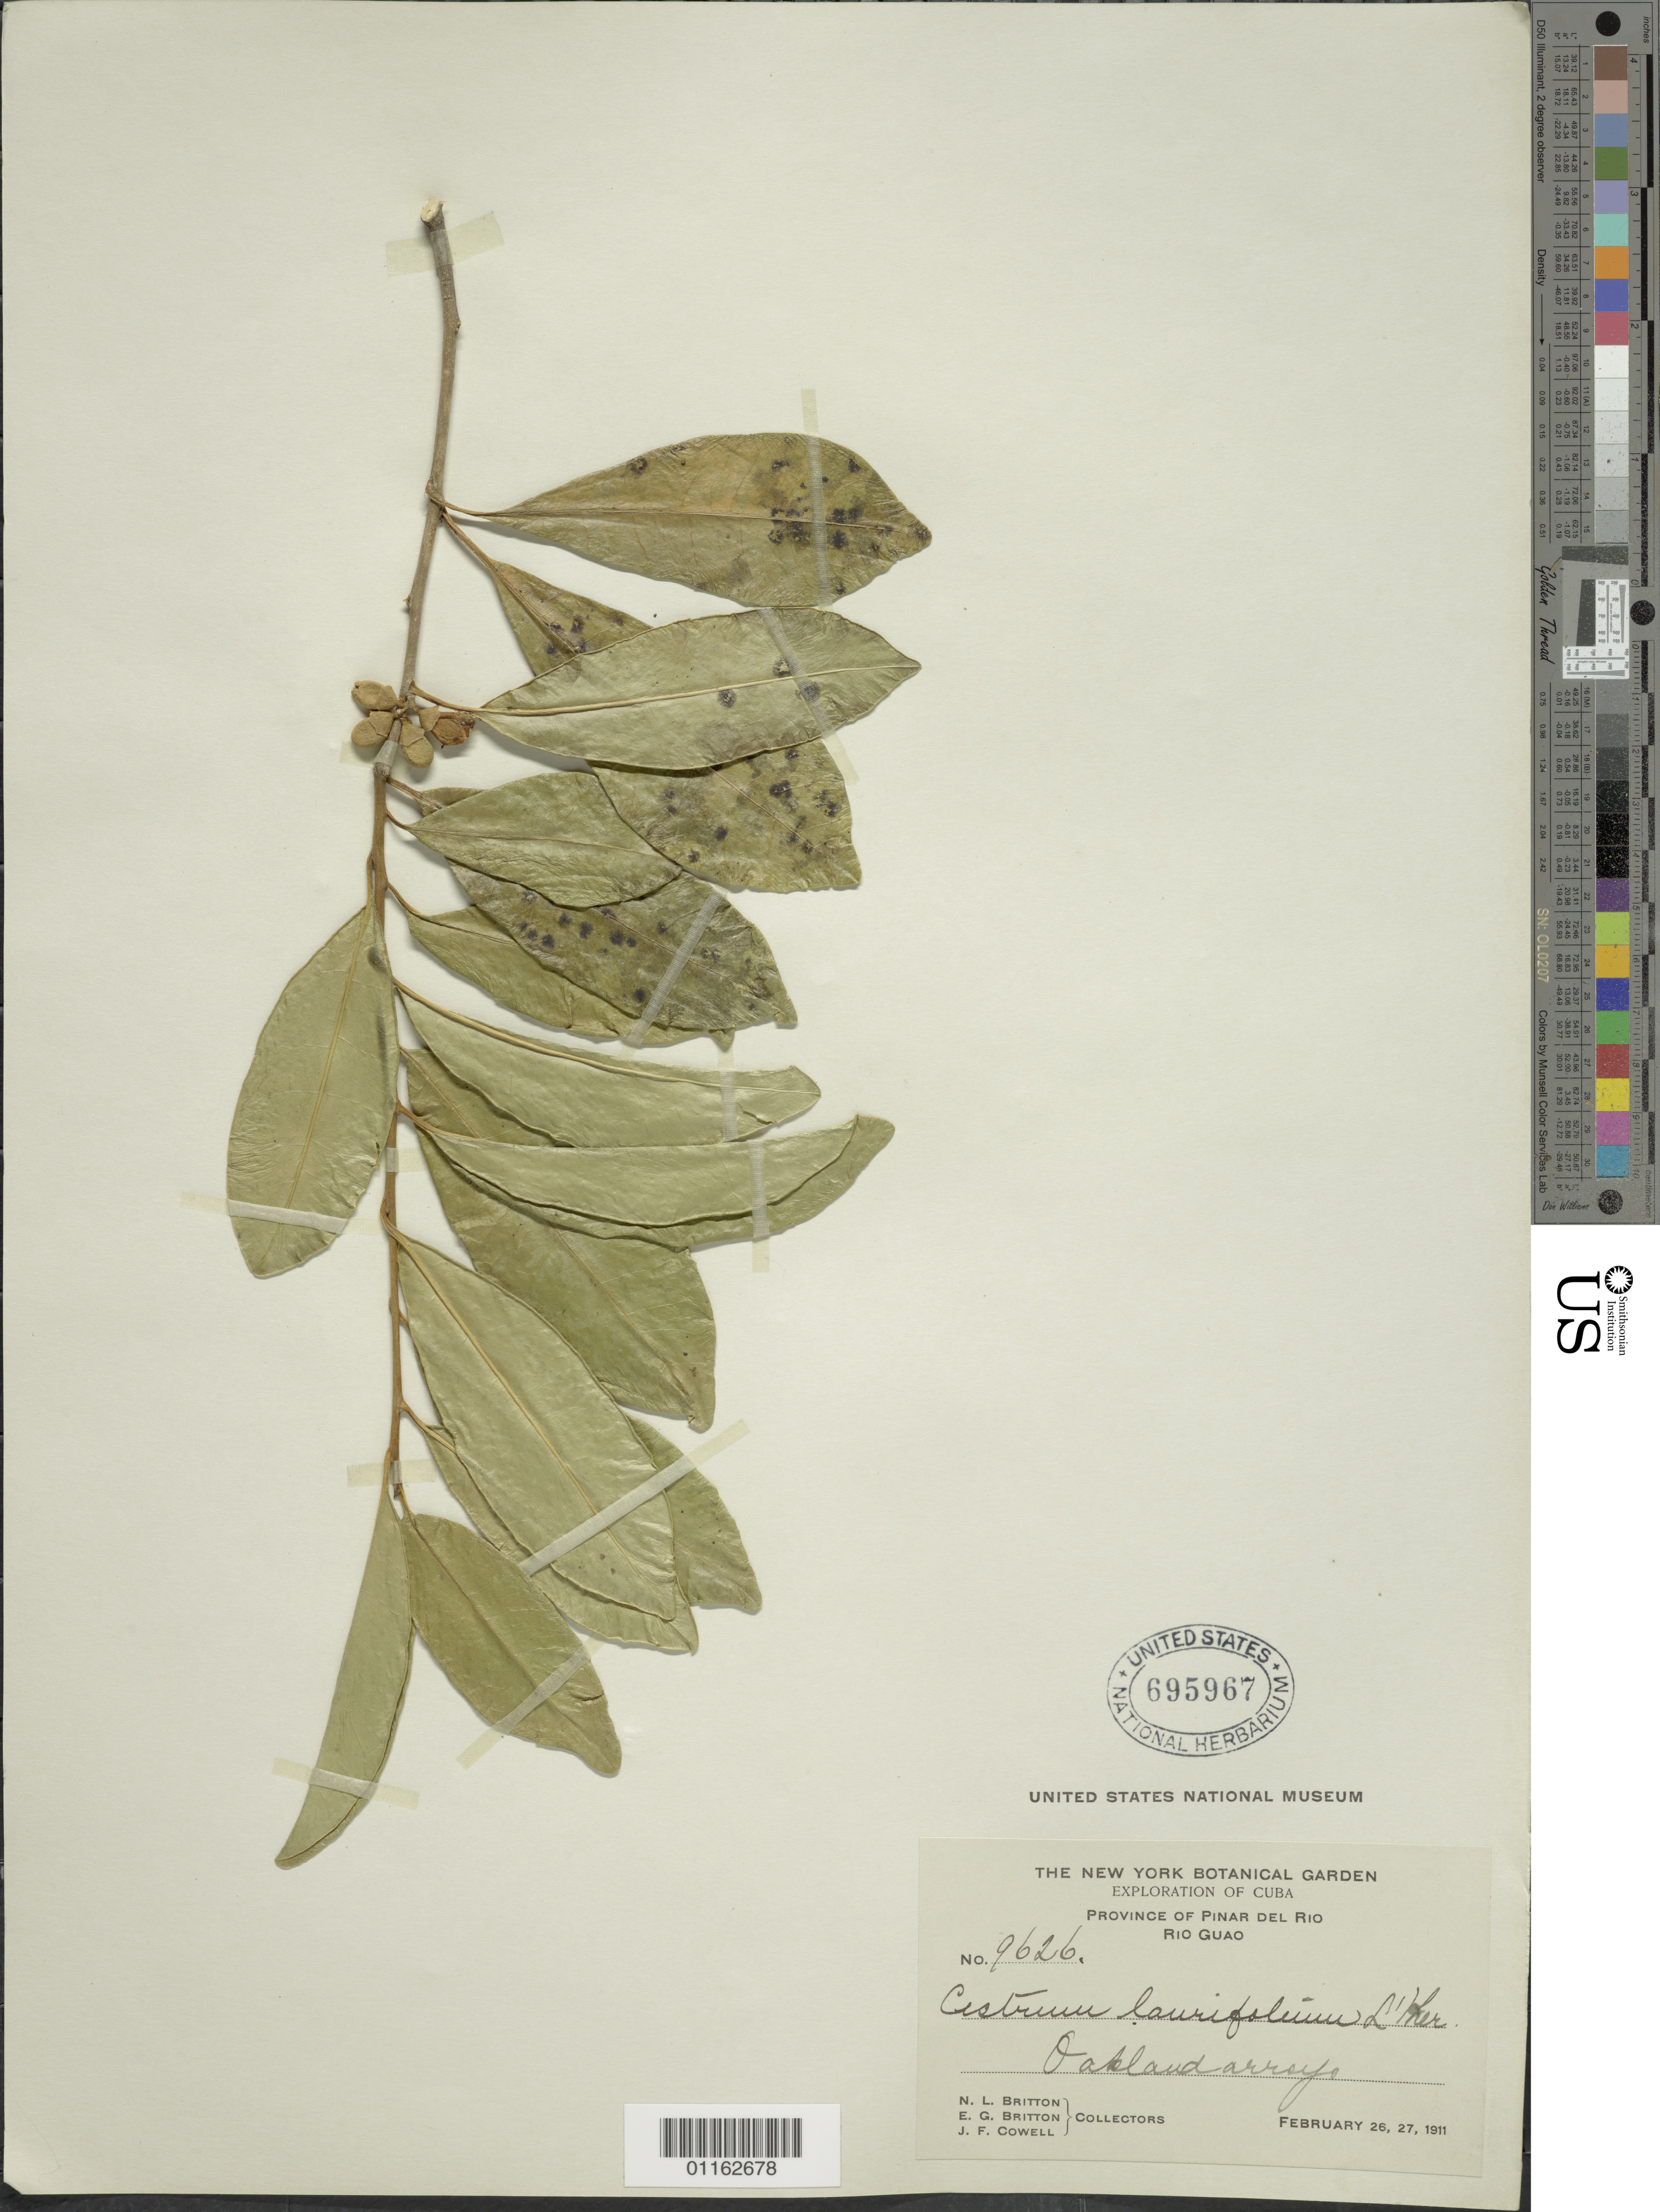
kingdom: Plantae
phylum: Tracheophyta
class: Magnoliopsida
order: Solanales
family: Solanaceae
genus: Cestrum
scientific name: Cestrum laurifolium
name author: L'Hér.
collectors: N. Britton, E. G. Britton & J. F. Cowell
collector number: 9626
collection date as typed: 26 Feb 1911 to 27 Feb 1911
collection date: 1911-02-26/1911-02-27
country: Cuba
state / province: Pinar del Rio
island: Cuba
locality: Rio Guao; oaklaud arrays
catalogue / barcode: US 695967